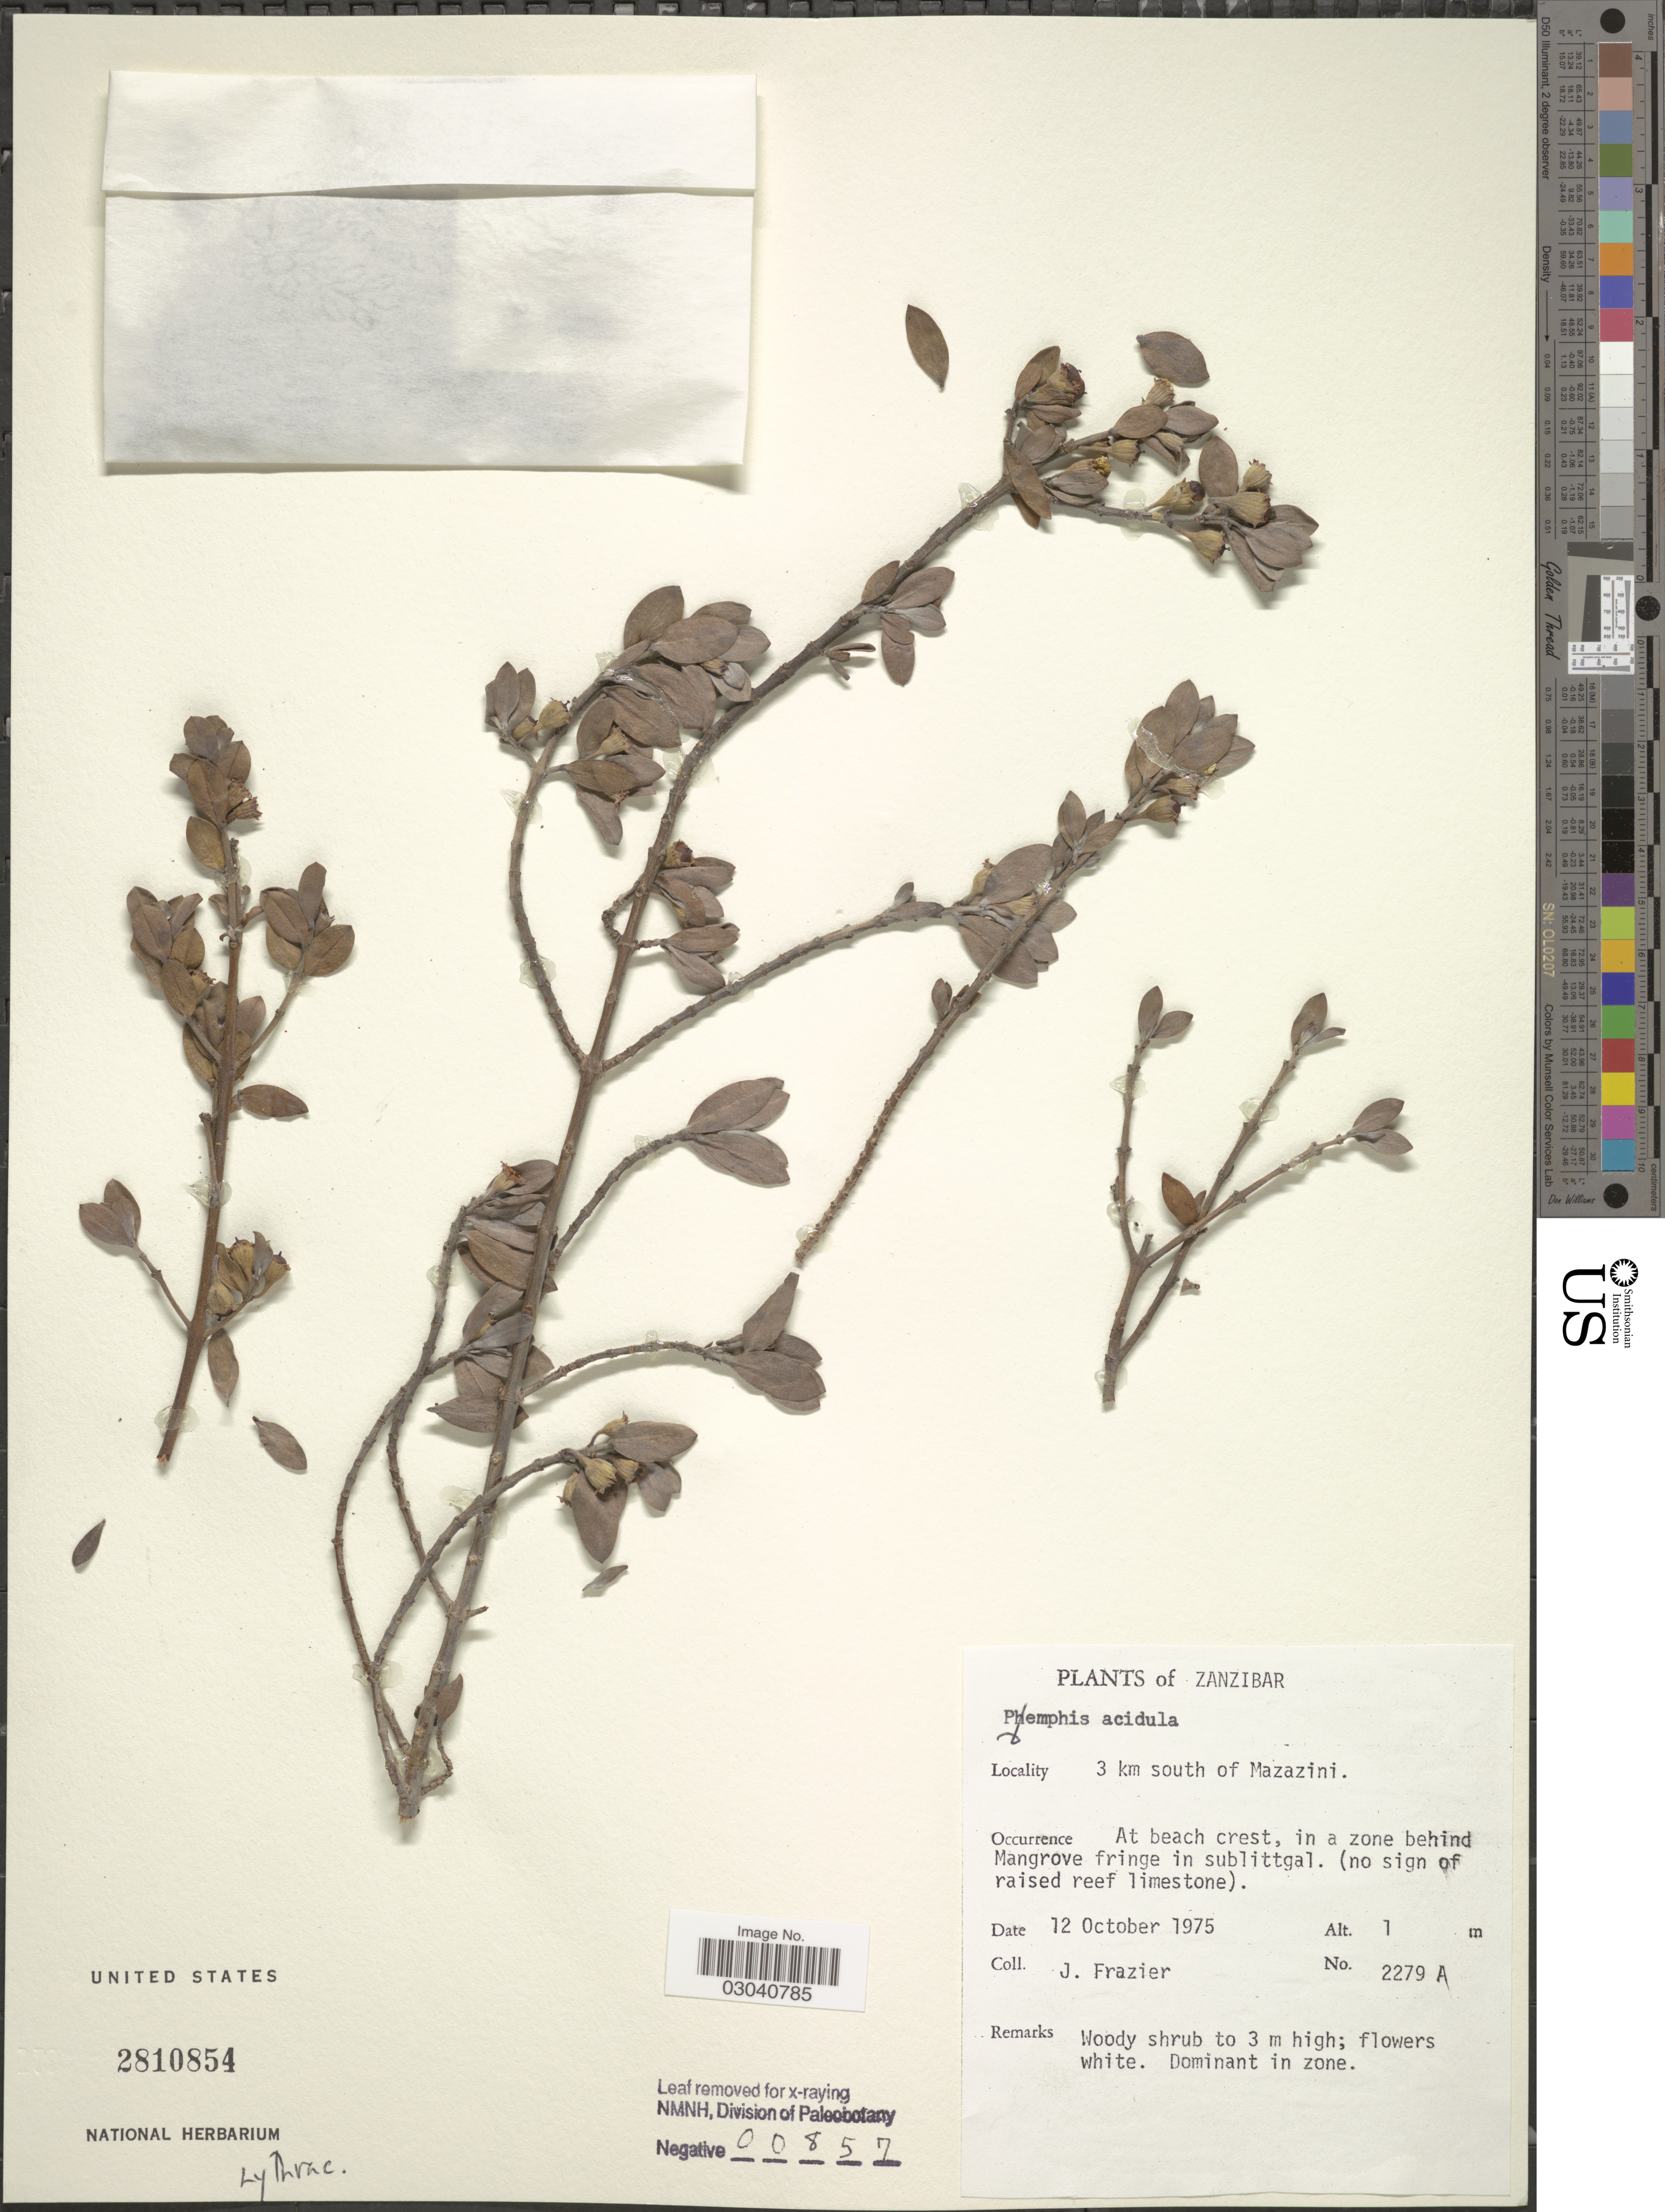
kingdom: Plantae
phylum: Tracheophyta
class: Magnoliopsida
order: Myrtales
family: Lythraceae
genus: Pemphis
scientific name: Pemphis acidula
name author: J.R. Forst. & G. Forst.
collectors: J. Frazier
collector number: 2279A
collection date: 1975-10-12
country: Tanzania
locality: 3 km south of Mazazini.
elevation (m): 1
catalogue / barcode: US 2810854